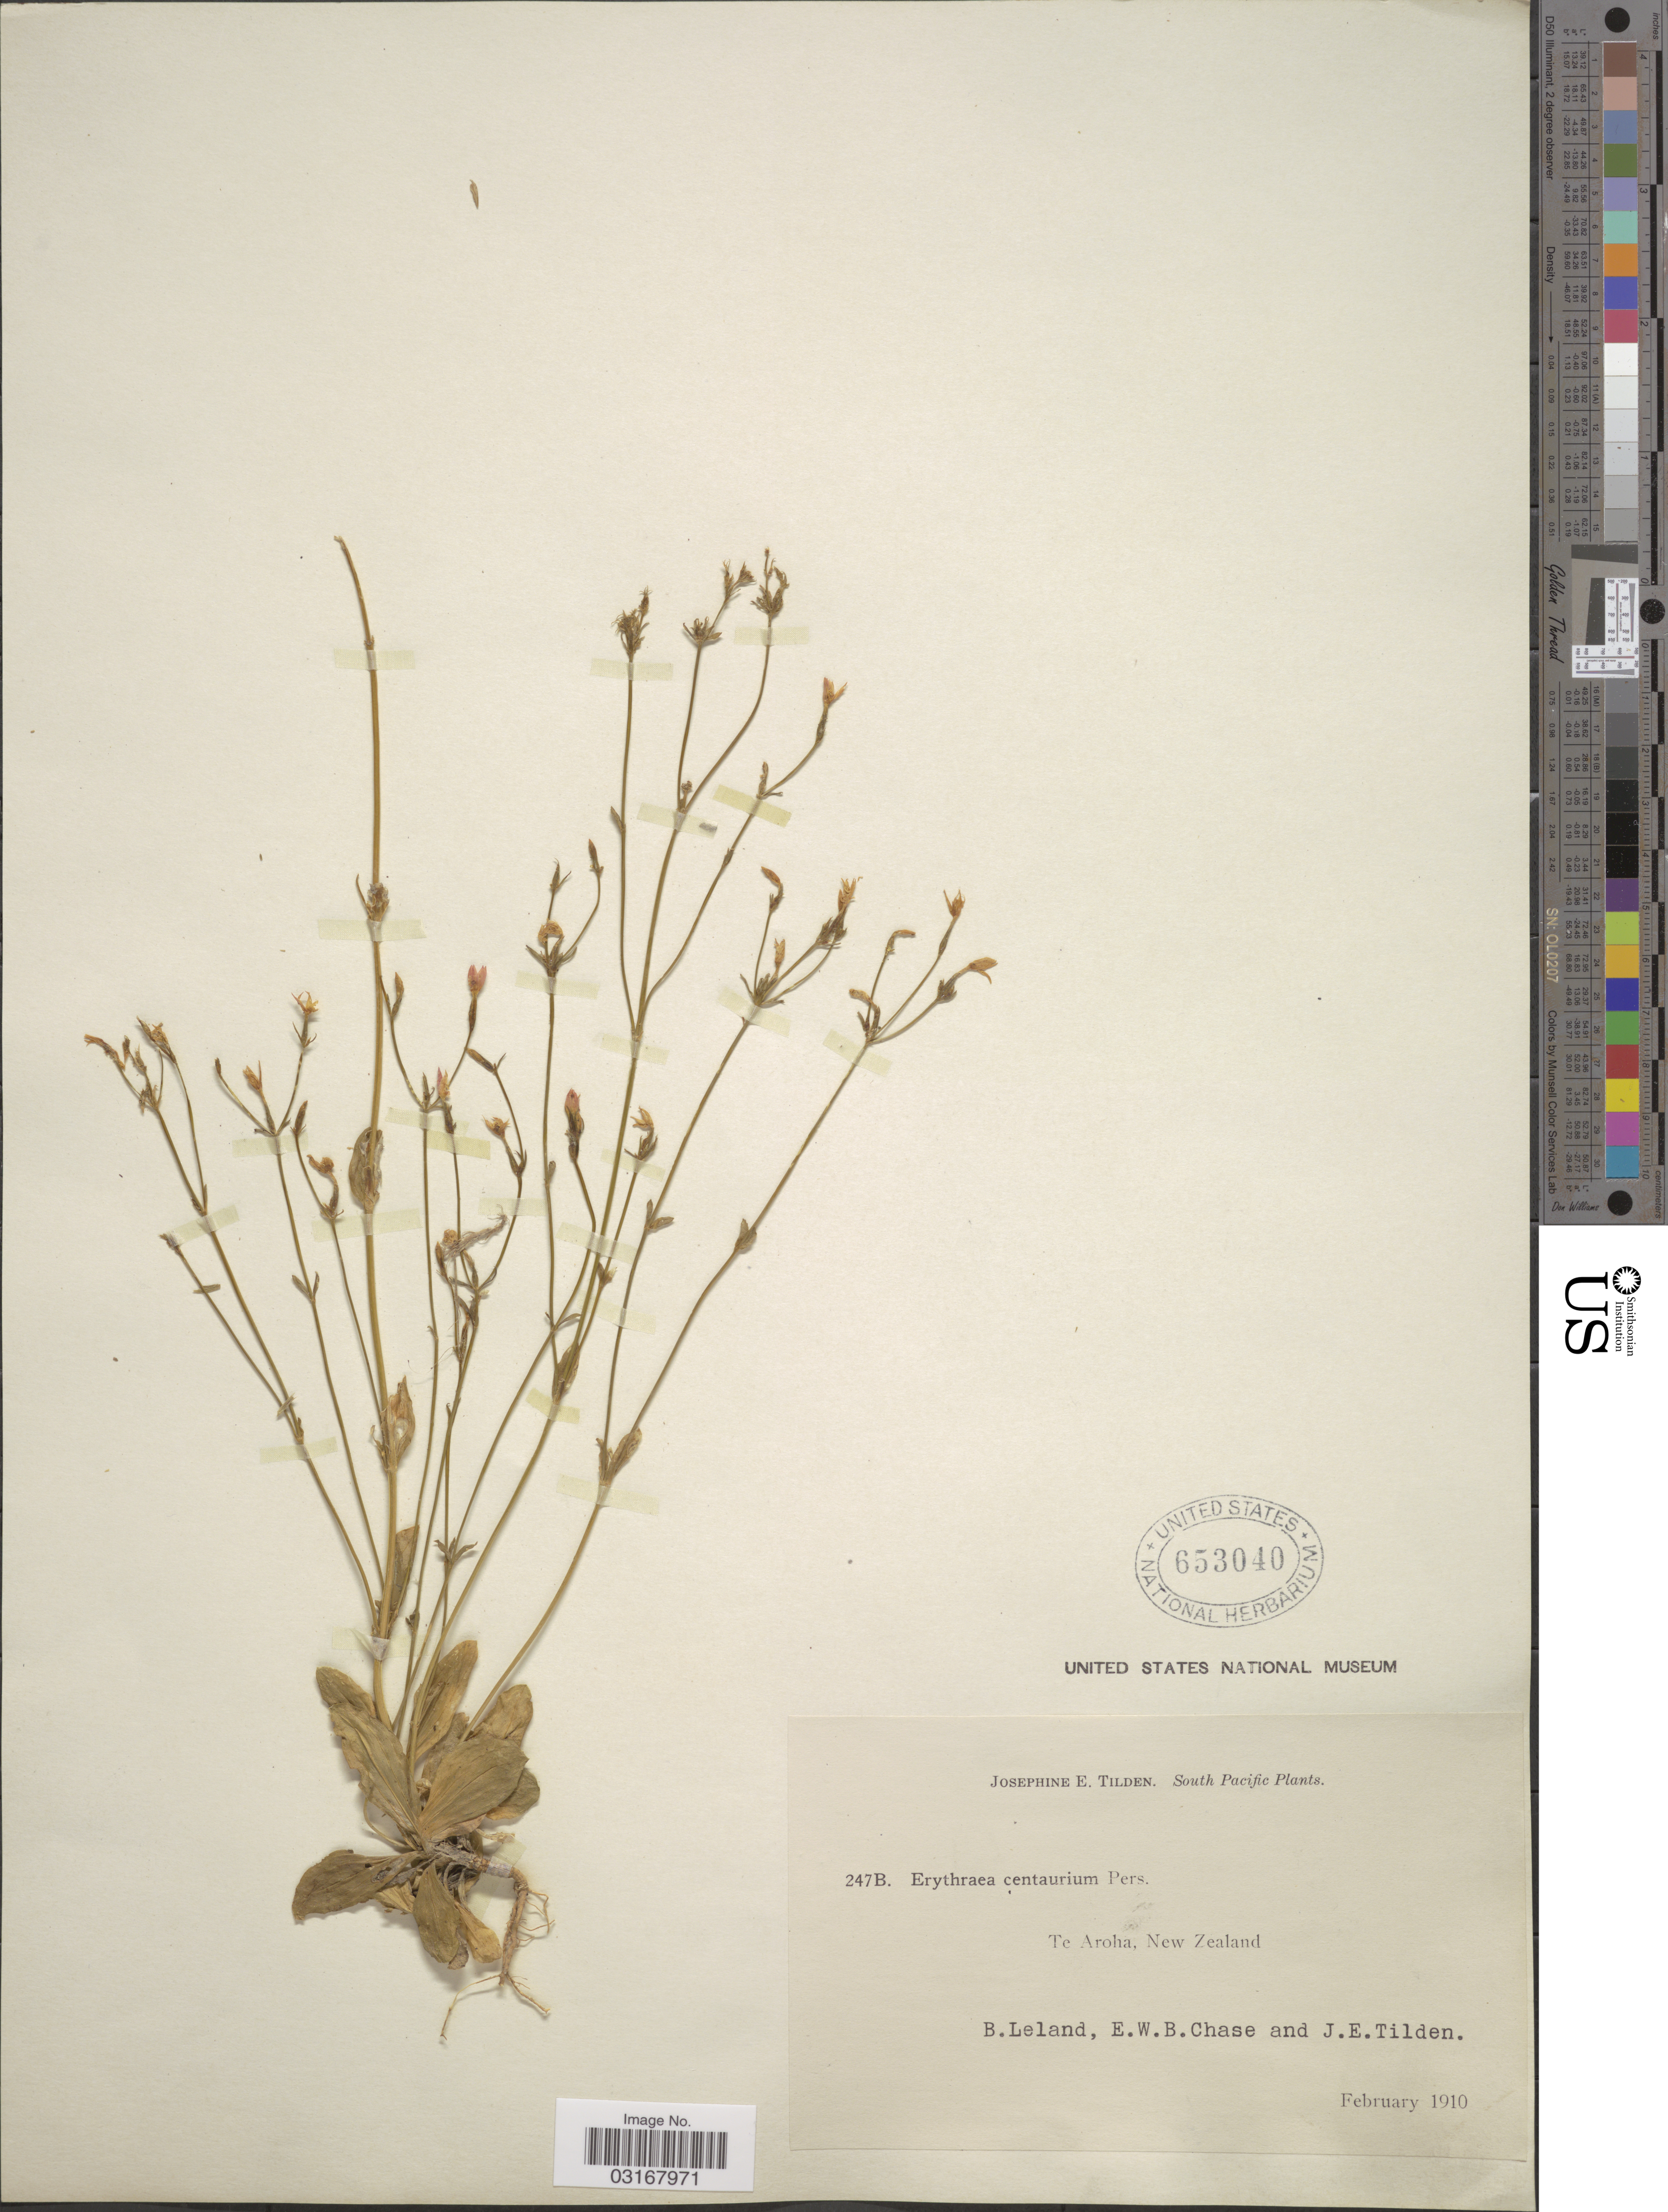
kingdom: Plantae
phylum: Tracheophyta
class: Magnoliopsida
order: Gentianales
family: Gentianaceae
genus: Centaurium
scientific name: Centaurium umbellatum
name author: Gilib.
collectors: B. Leland, E. W. Chase & J. E. Tilden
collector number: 247B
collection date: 1910-02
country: New Zealand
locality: South Pacific. Te Aroha.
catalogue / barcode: US 653040